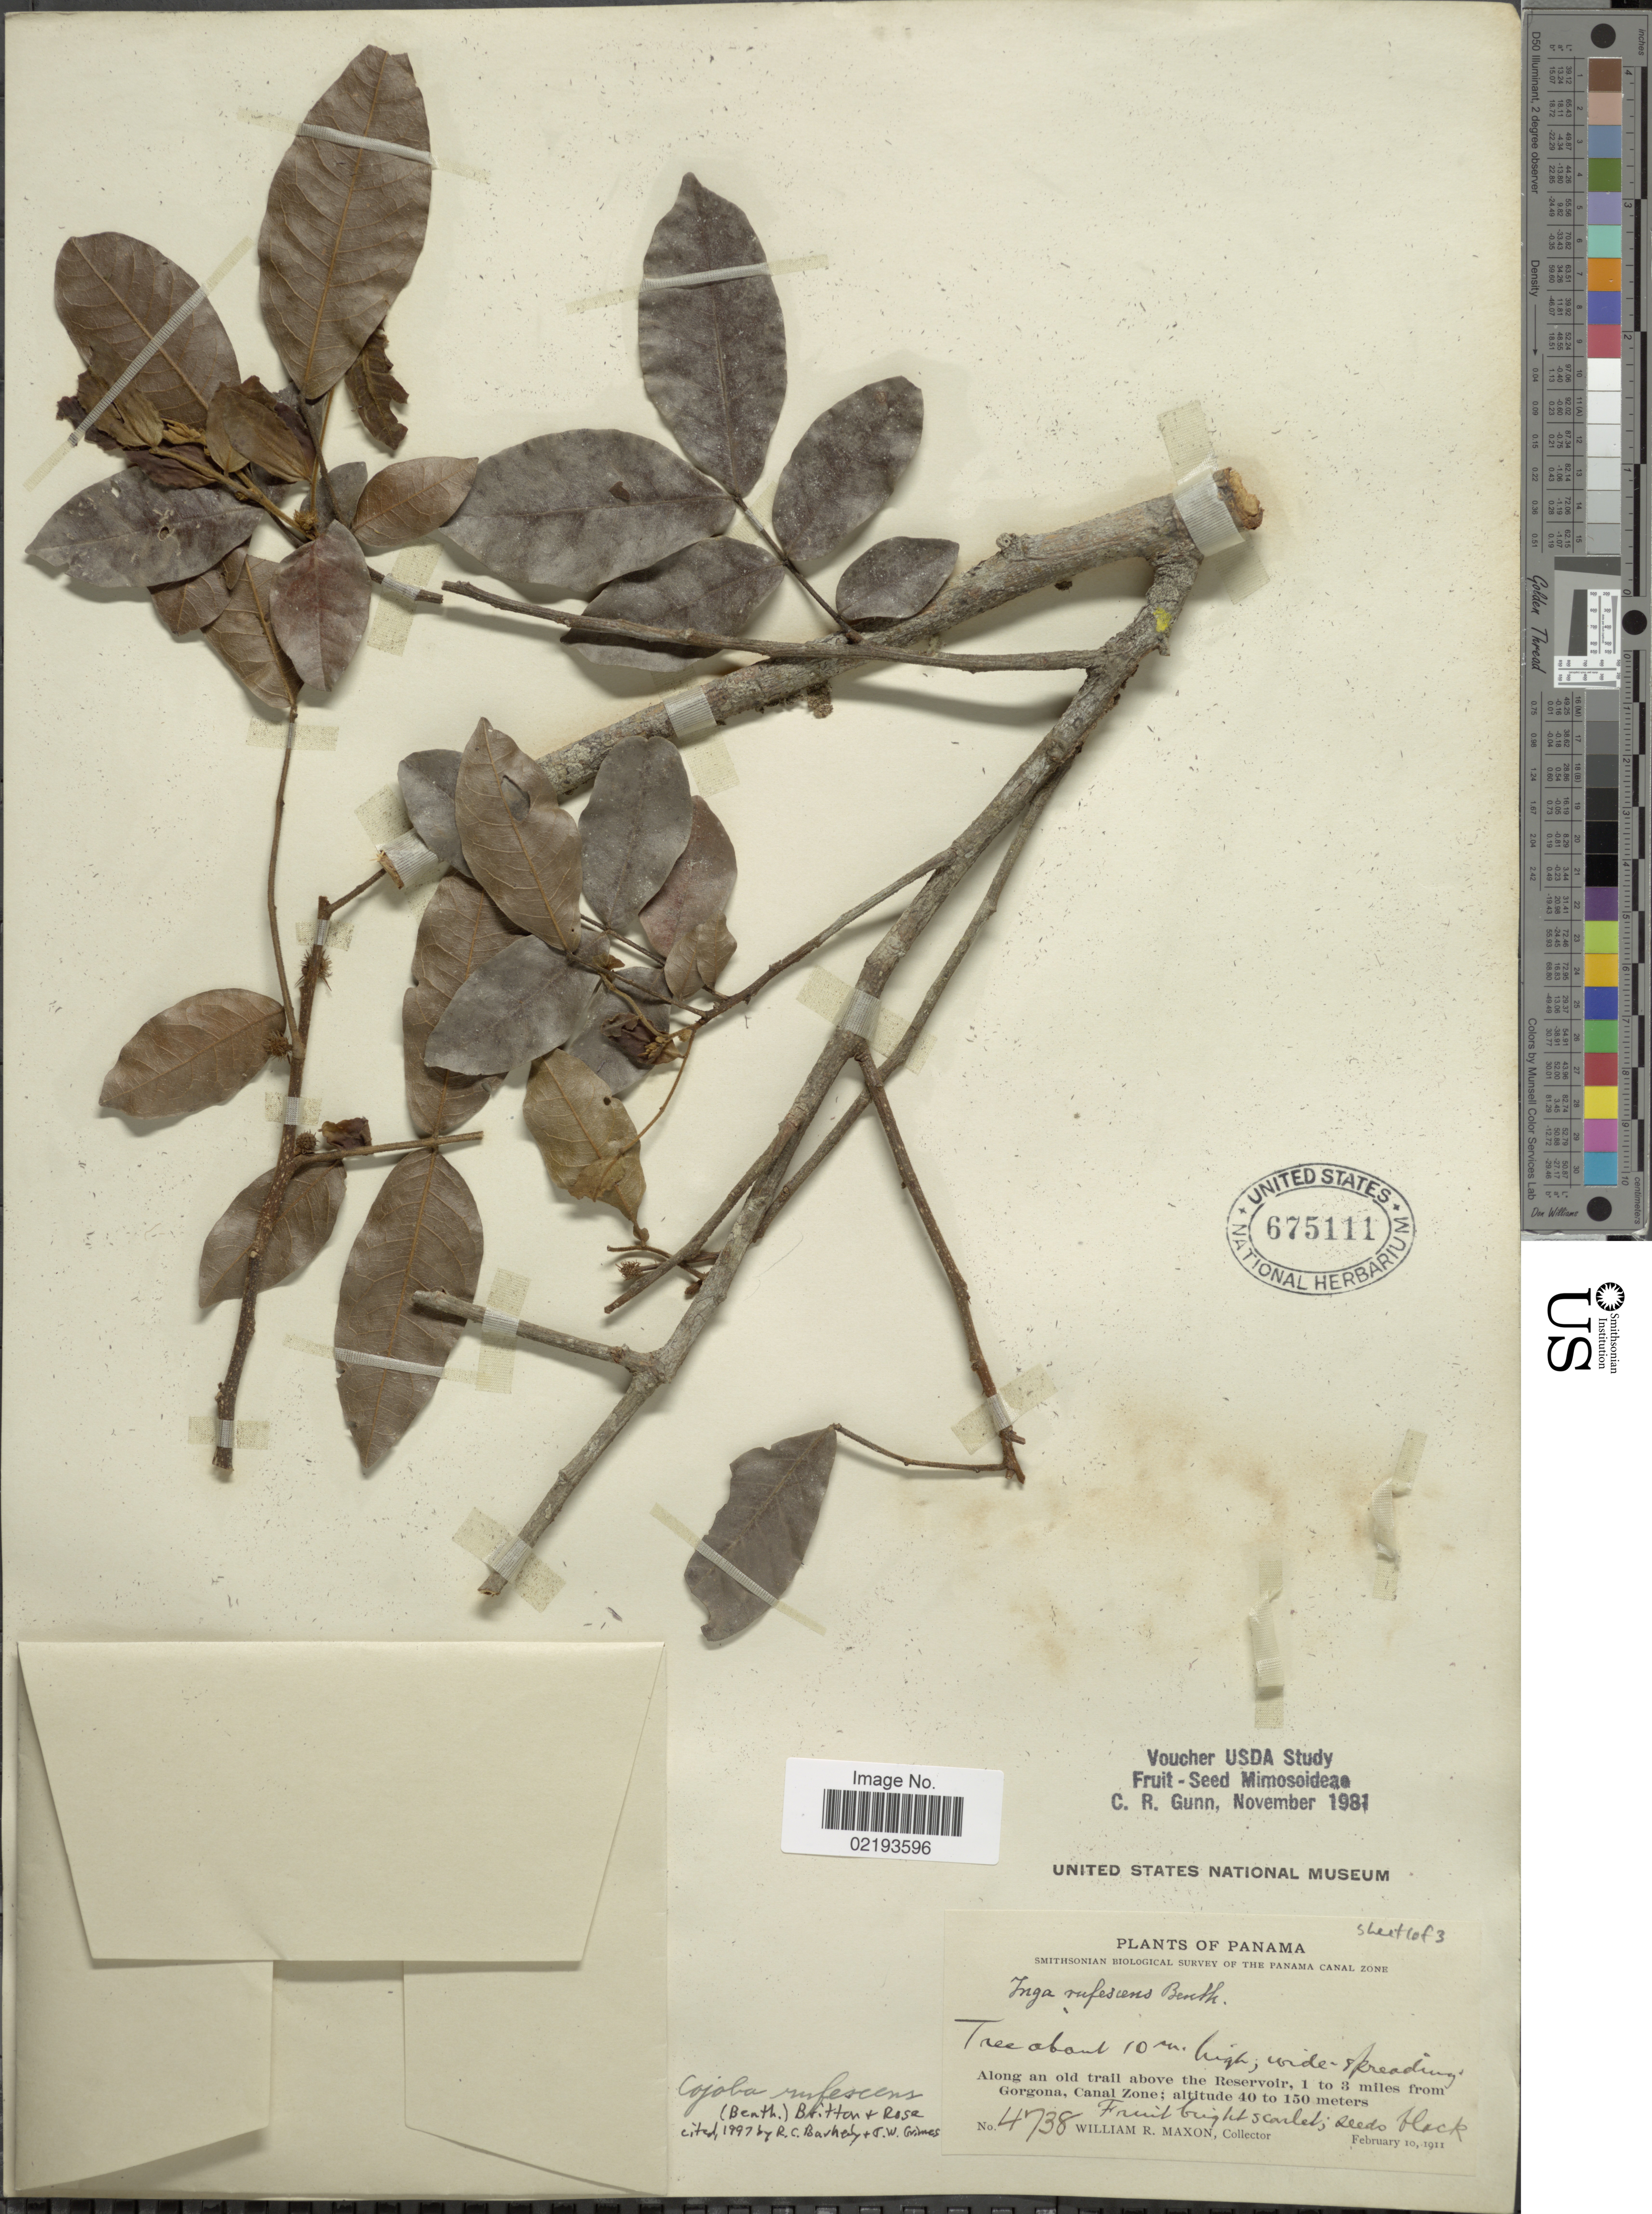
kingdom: Plantae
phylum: Tracheophyta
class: Magnoliopsida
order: Fabales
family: Fabaceae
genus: Cojoba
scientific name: Cojoba rufescens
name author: (Benth.) Britton & Rose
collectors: W. R. Maxon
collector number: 4738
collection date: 1911-02-10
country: Panama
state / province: Colón / Panamá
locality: Along an old trail above the Reservoir, 1 to 3 miles from Gorgona, Canal Zone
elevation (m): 40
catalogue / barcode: US 675111